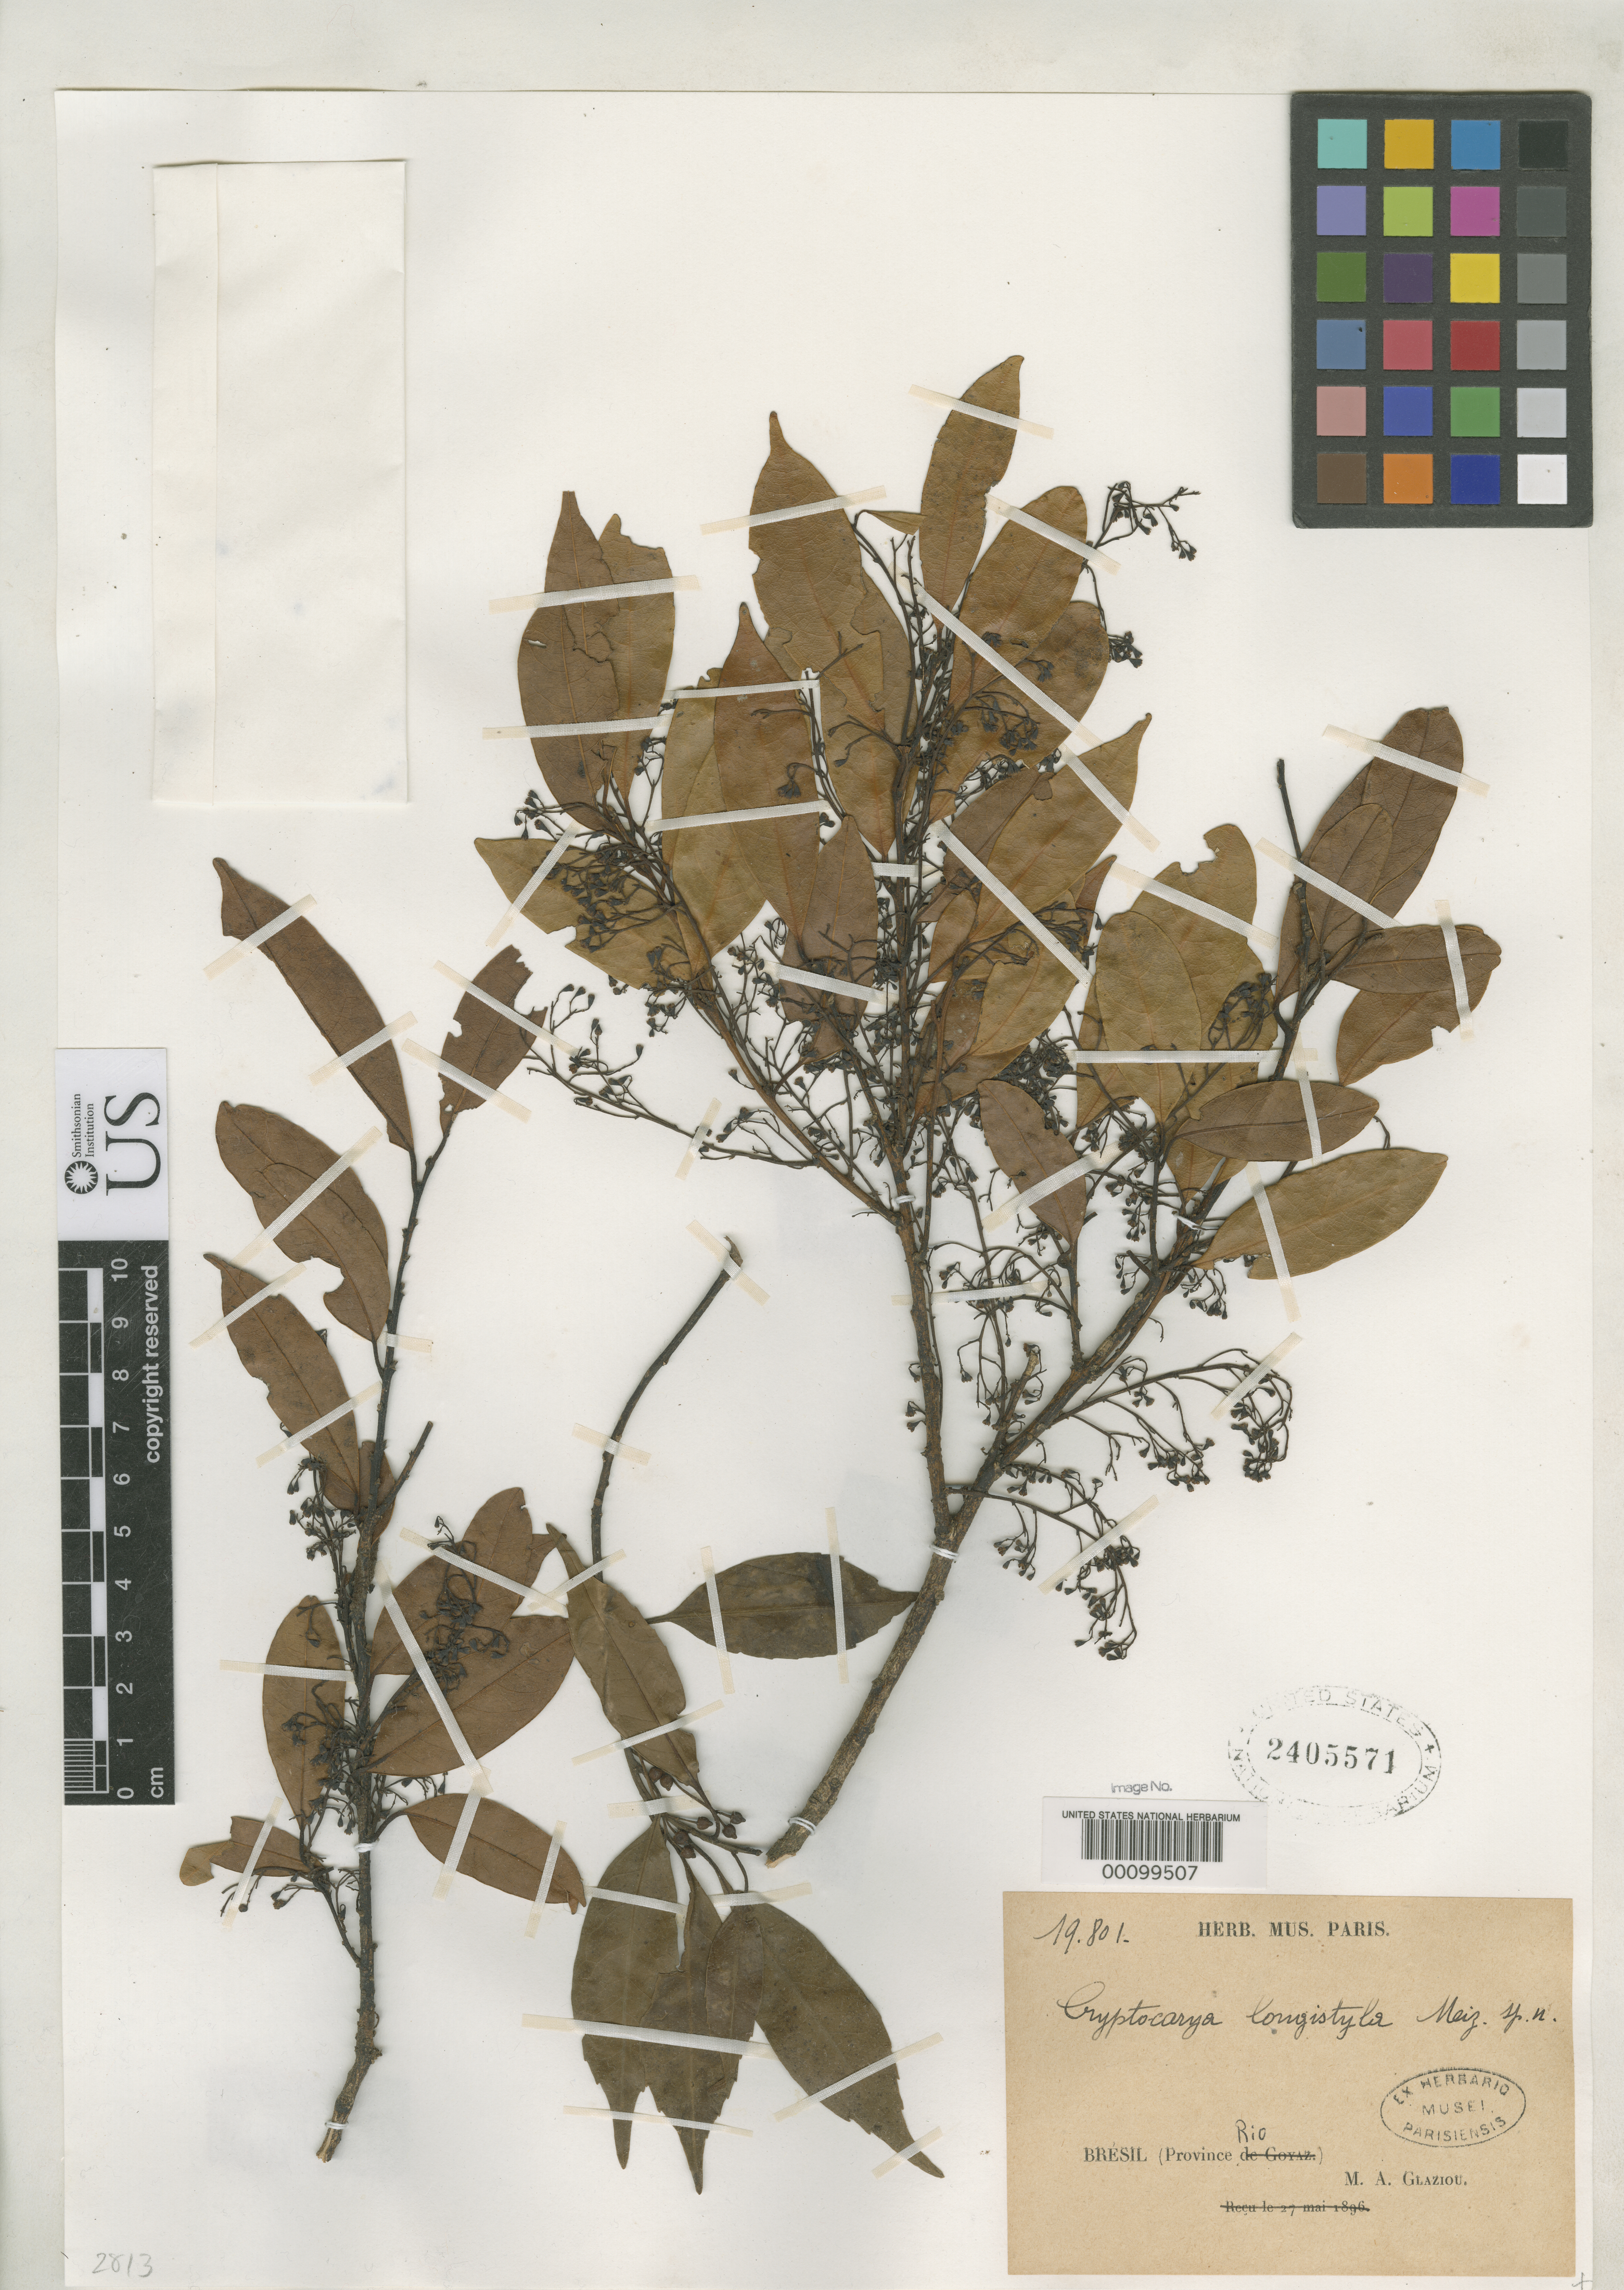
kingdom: Plantae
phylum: Tracheophyta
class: Magnoliopsida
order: Laurales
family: Lauraceae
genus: Cryptocarya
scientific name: Cryptocarya longistyla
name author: Mez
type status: Isotype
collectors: A. F. M. Glaziou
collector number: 19801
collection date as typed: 18 Jan 1892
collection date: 1892-01-18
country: Brazil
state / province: Rio de Janeiro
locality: Alto Macahe.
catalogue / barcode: US 2405571